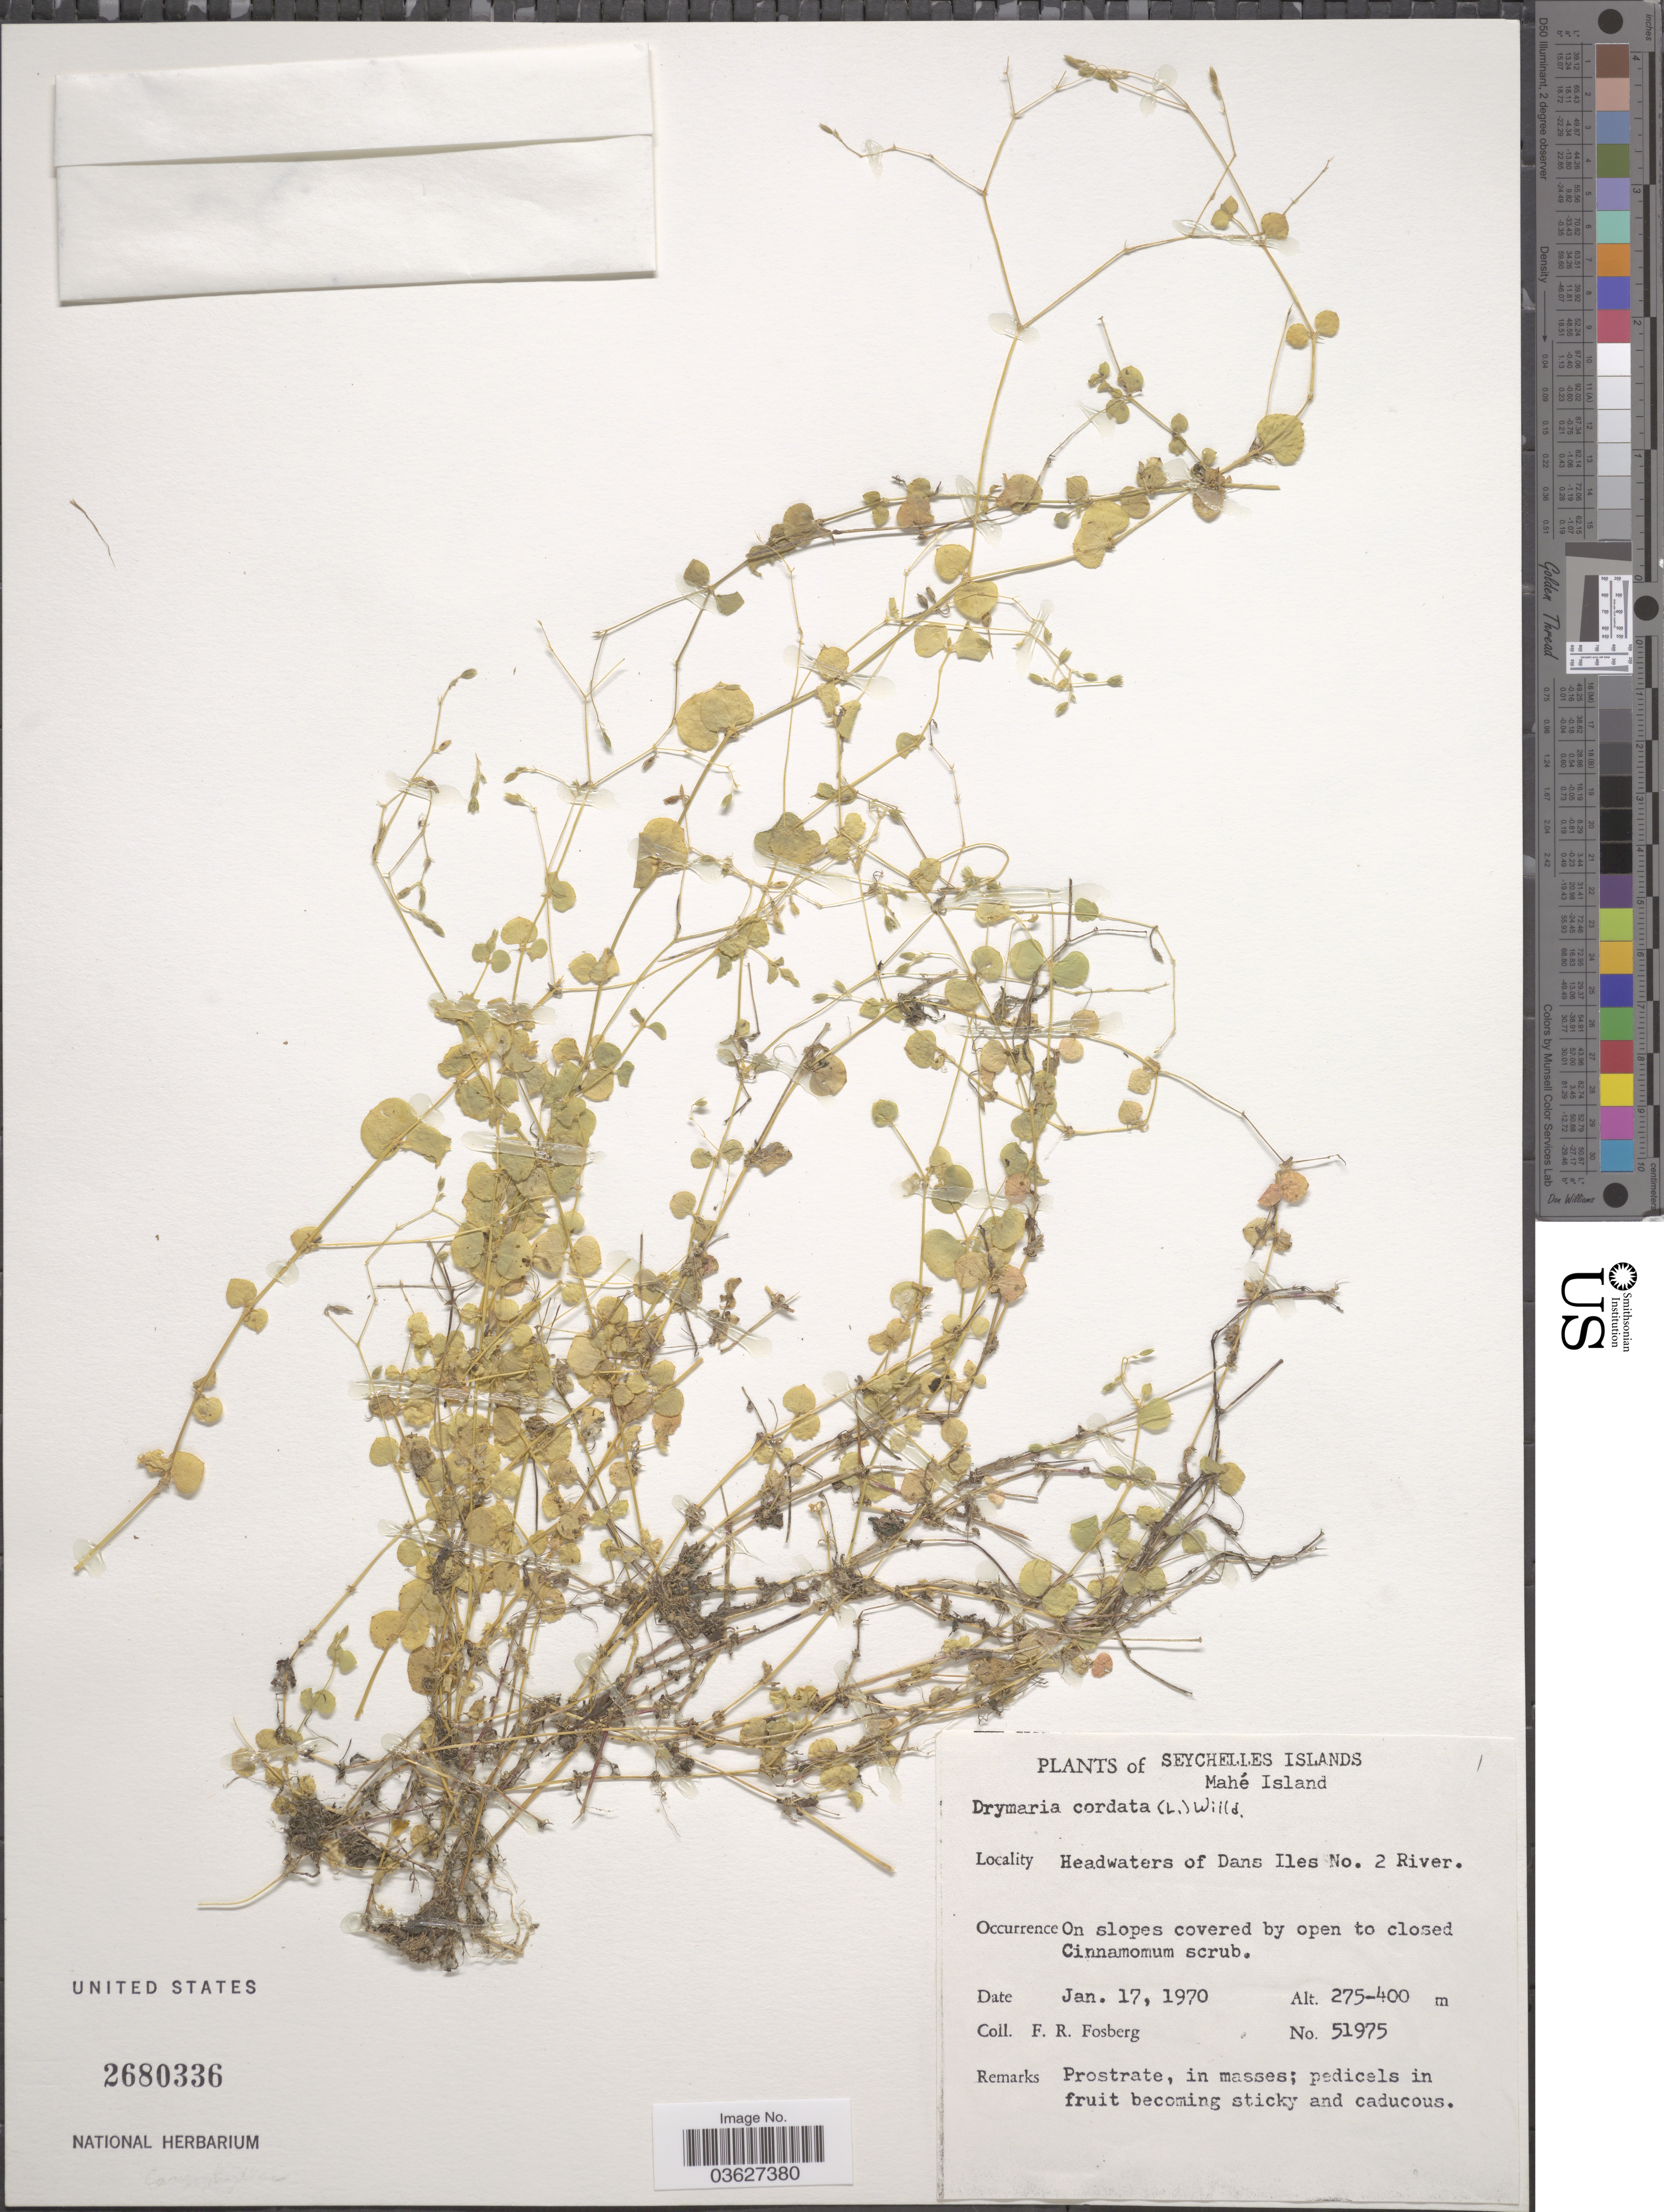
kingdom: Plantae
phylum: Tracheophyta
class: Magnoliopsida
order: Caryophyllales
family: Caryophyllaceae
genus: Drymaria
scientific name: Drymaria cordata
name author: (L.) Willd. ex Schult.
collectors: F. R. Fosberg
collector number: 51975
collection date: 1970-01-17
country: Seychelles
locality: Mahé Island. Headwaters of Dans Iles No. 2 River.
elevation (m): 275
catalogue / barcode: US 2680336